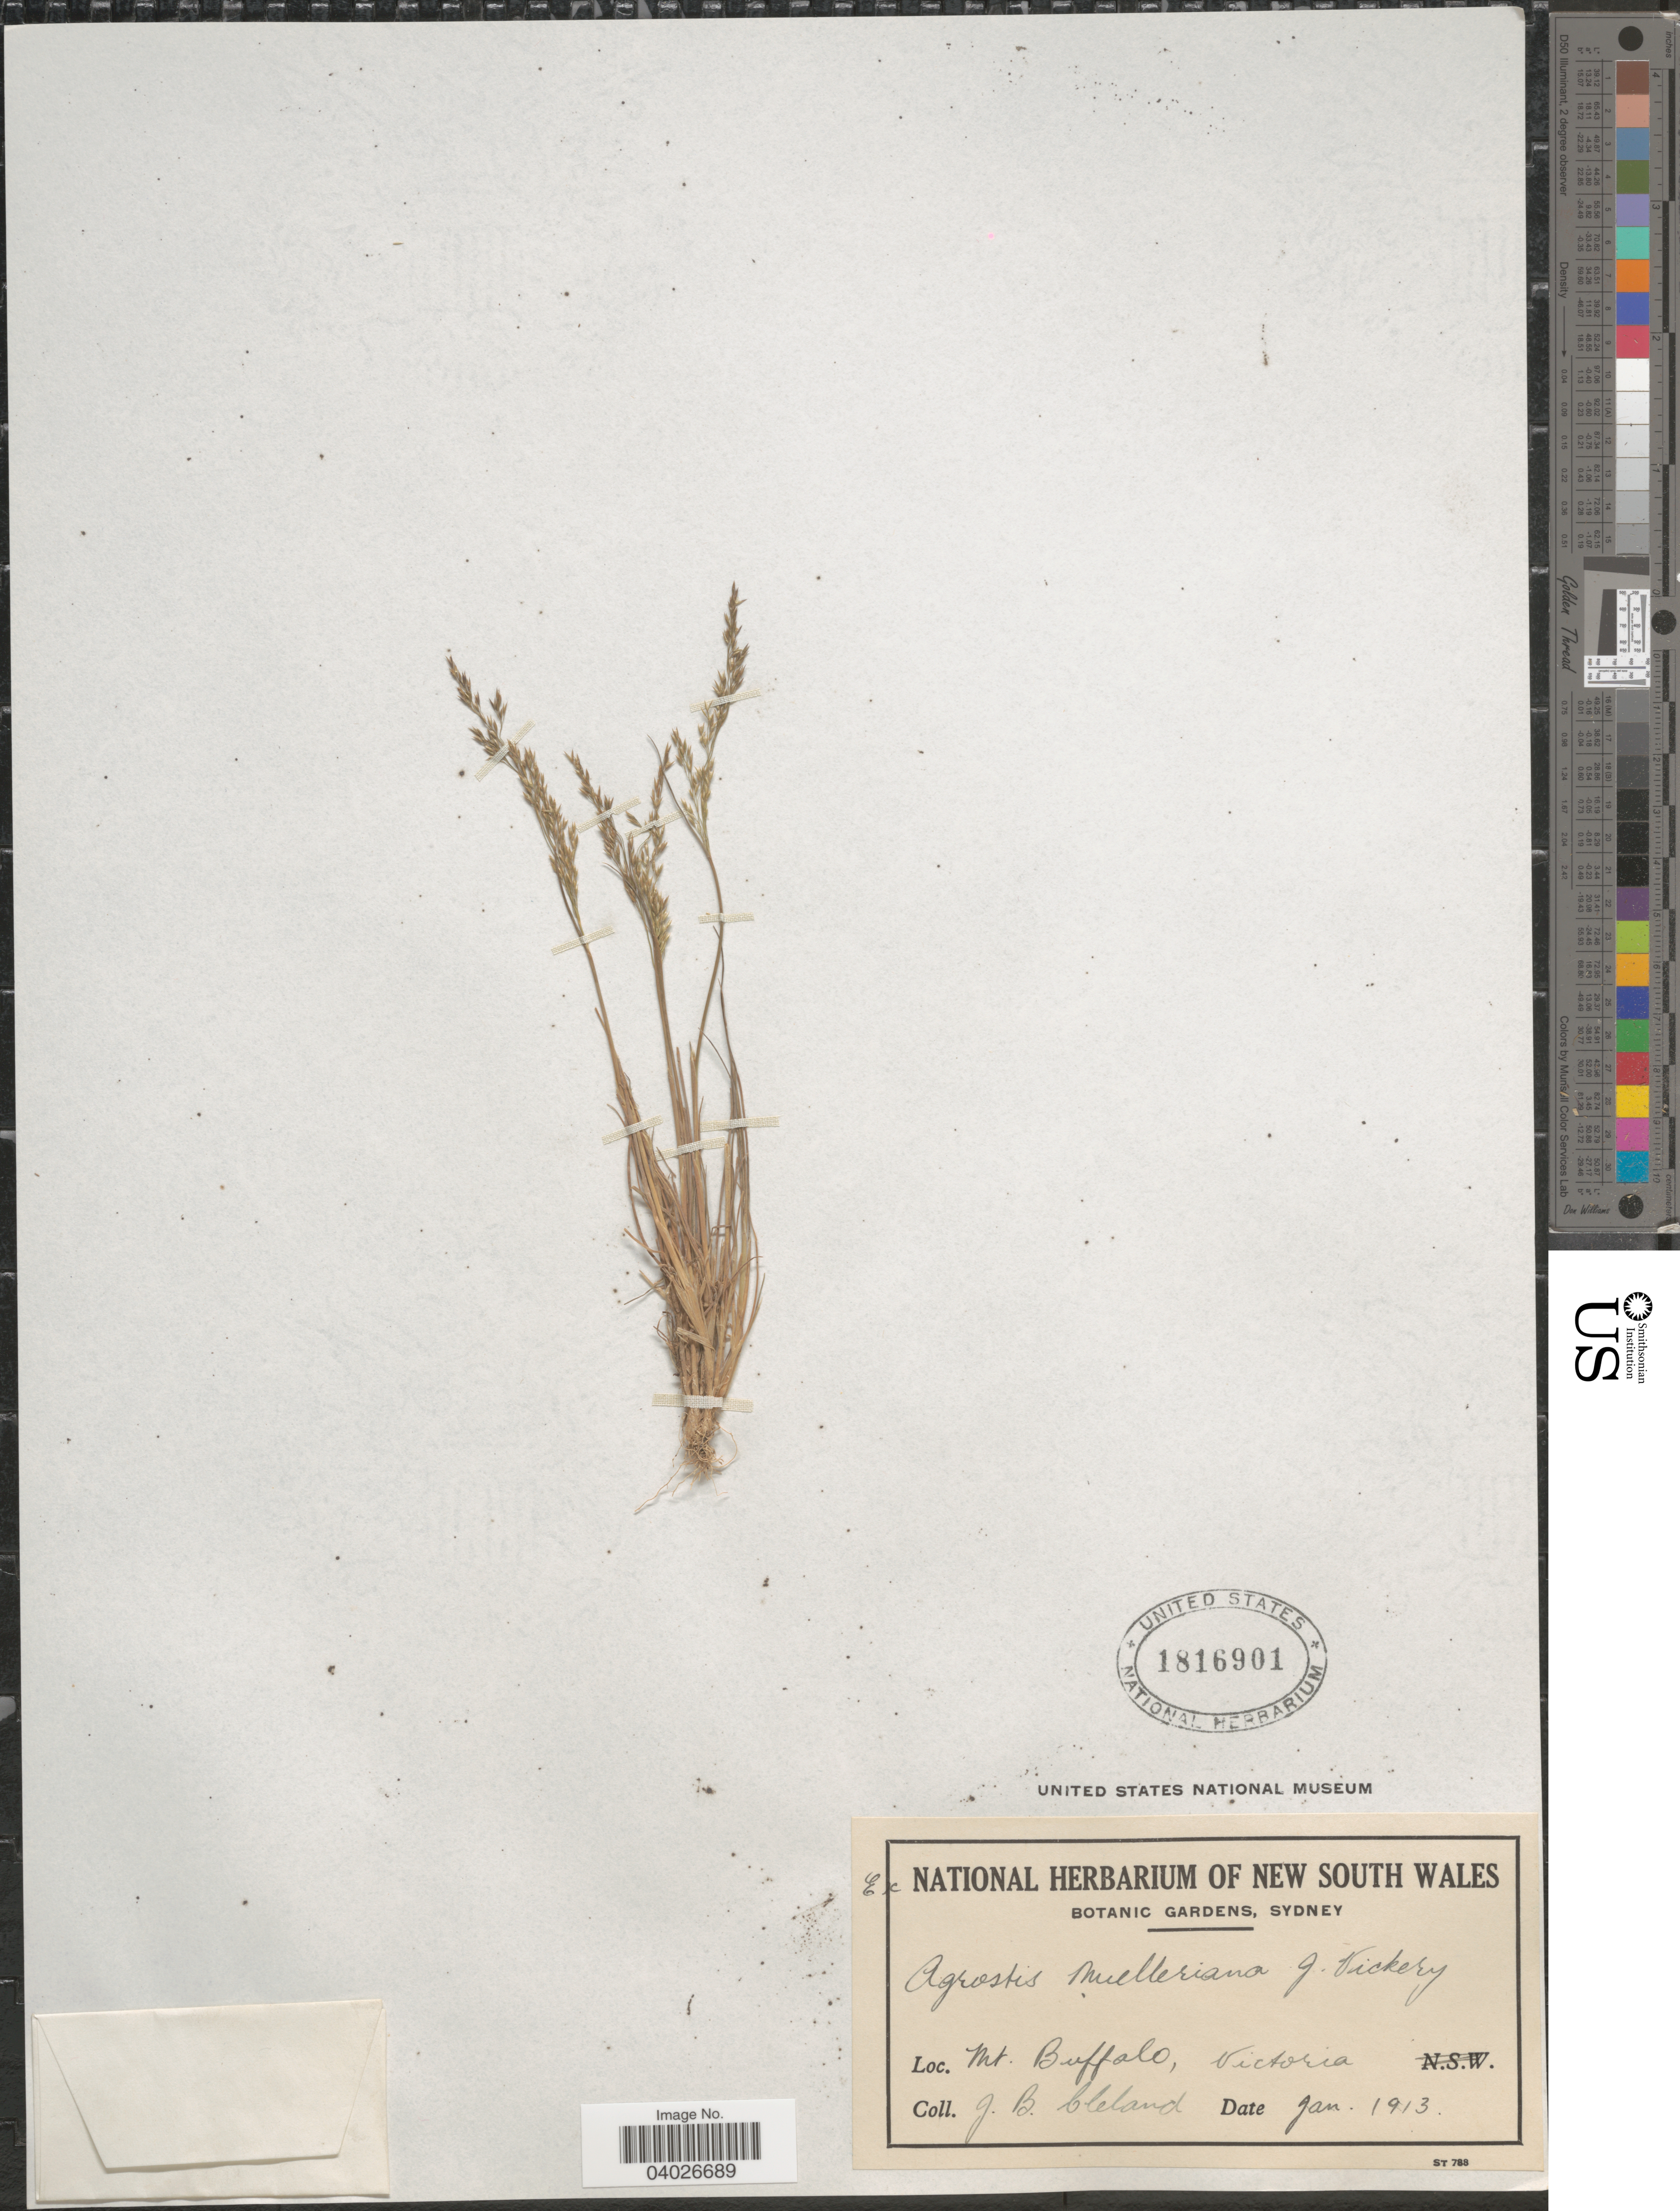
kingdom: Plantae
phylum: Tracheophyta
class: Liliopsida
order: Poales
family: Poaceae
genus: Agrostis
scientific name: Agrostis muelleriana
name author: Vickery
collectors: J. Cleland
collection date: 1913-01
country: Australia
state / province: New South Wales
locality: Mt. Buffalo, Victoria.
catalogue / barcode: US 1816901